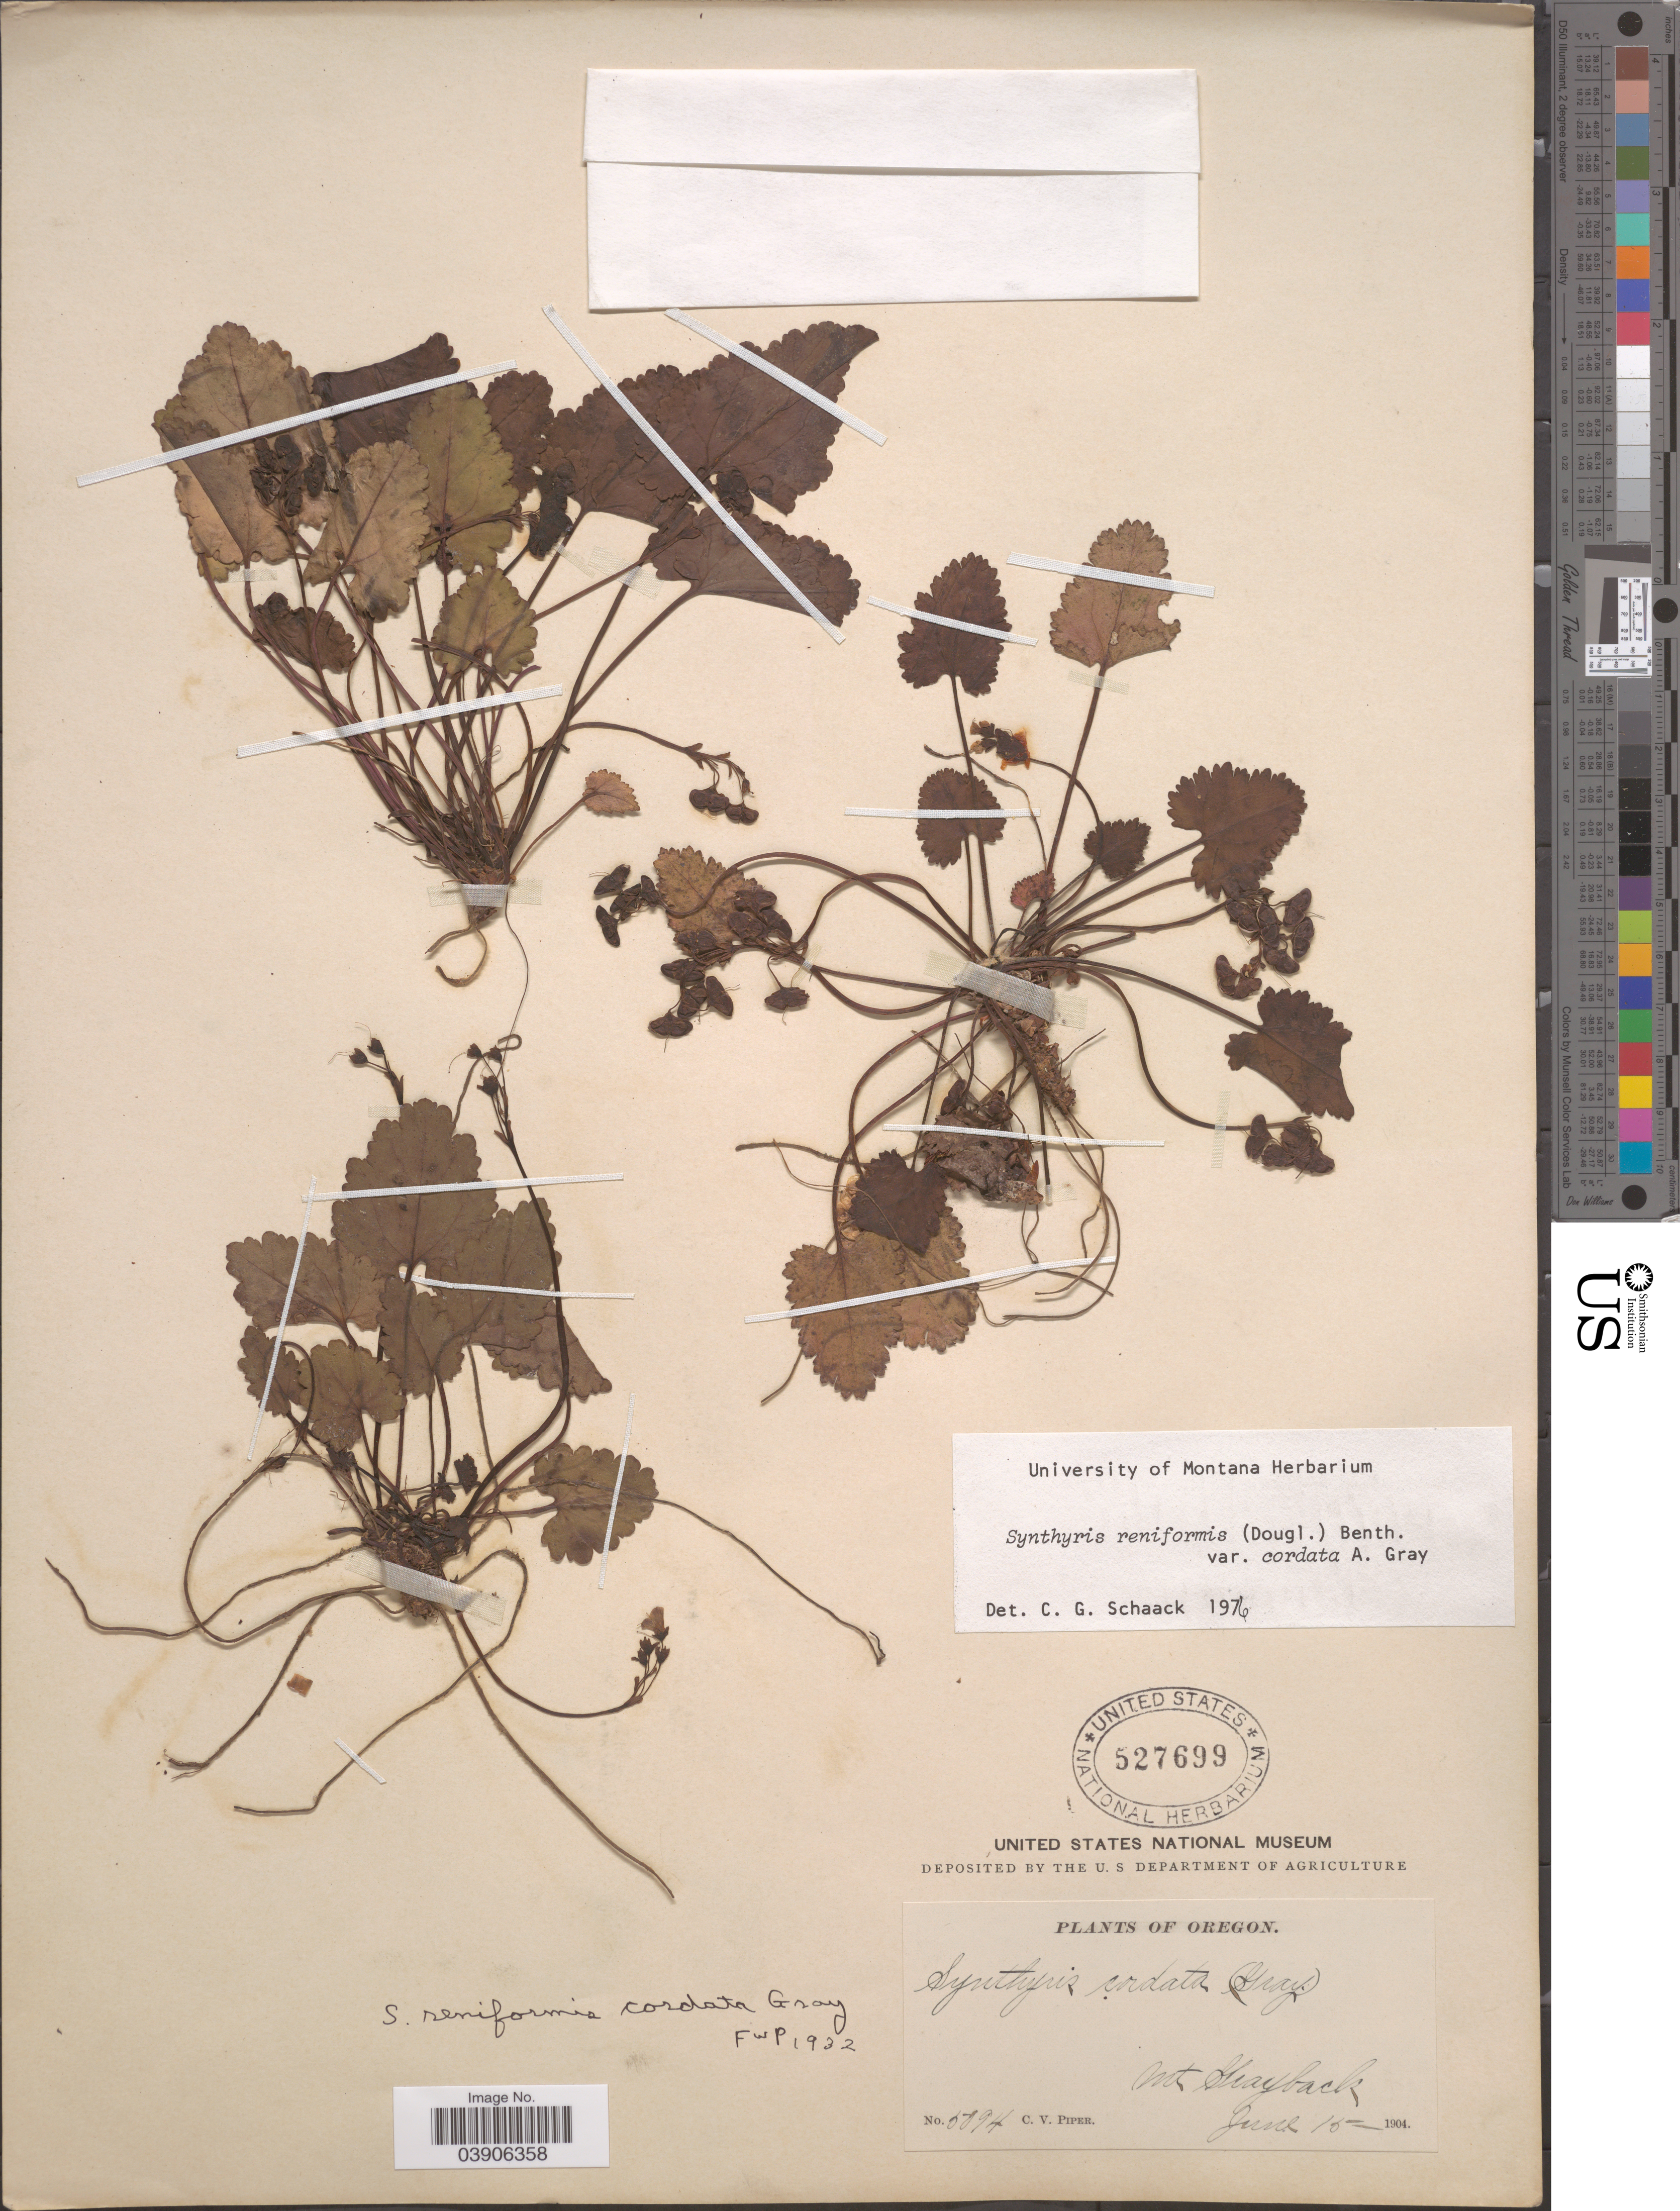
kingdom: Plantae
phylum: Tracheophyta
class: Magnoliopsida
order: Lamiales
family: Plantaginaceae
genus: Synthyris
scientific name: Synthyris reniformis var. cordata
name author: A. Gray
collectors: C. V. Piper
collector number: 5094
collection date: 1904-06-15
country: United States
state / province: Oregon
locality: Mt. Shayback.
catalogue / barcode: US 527699